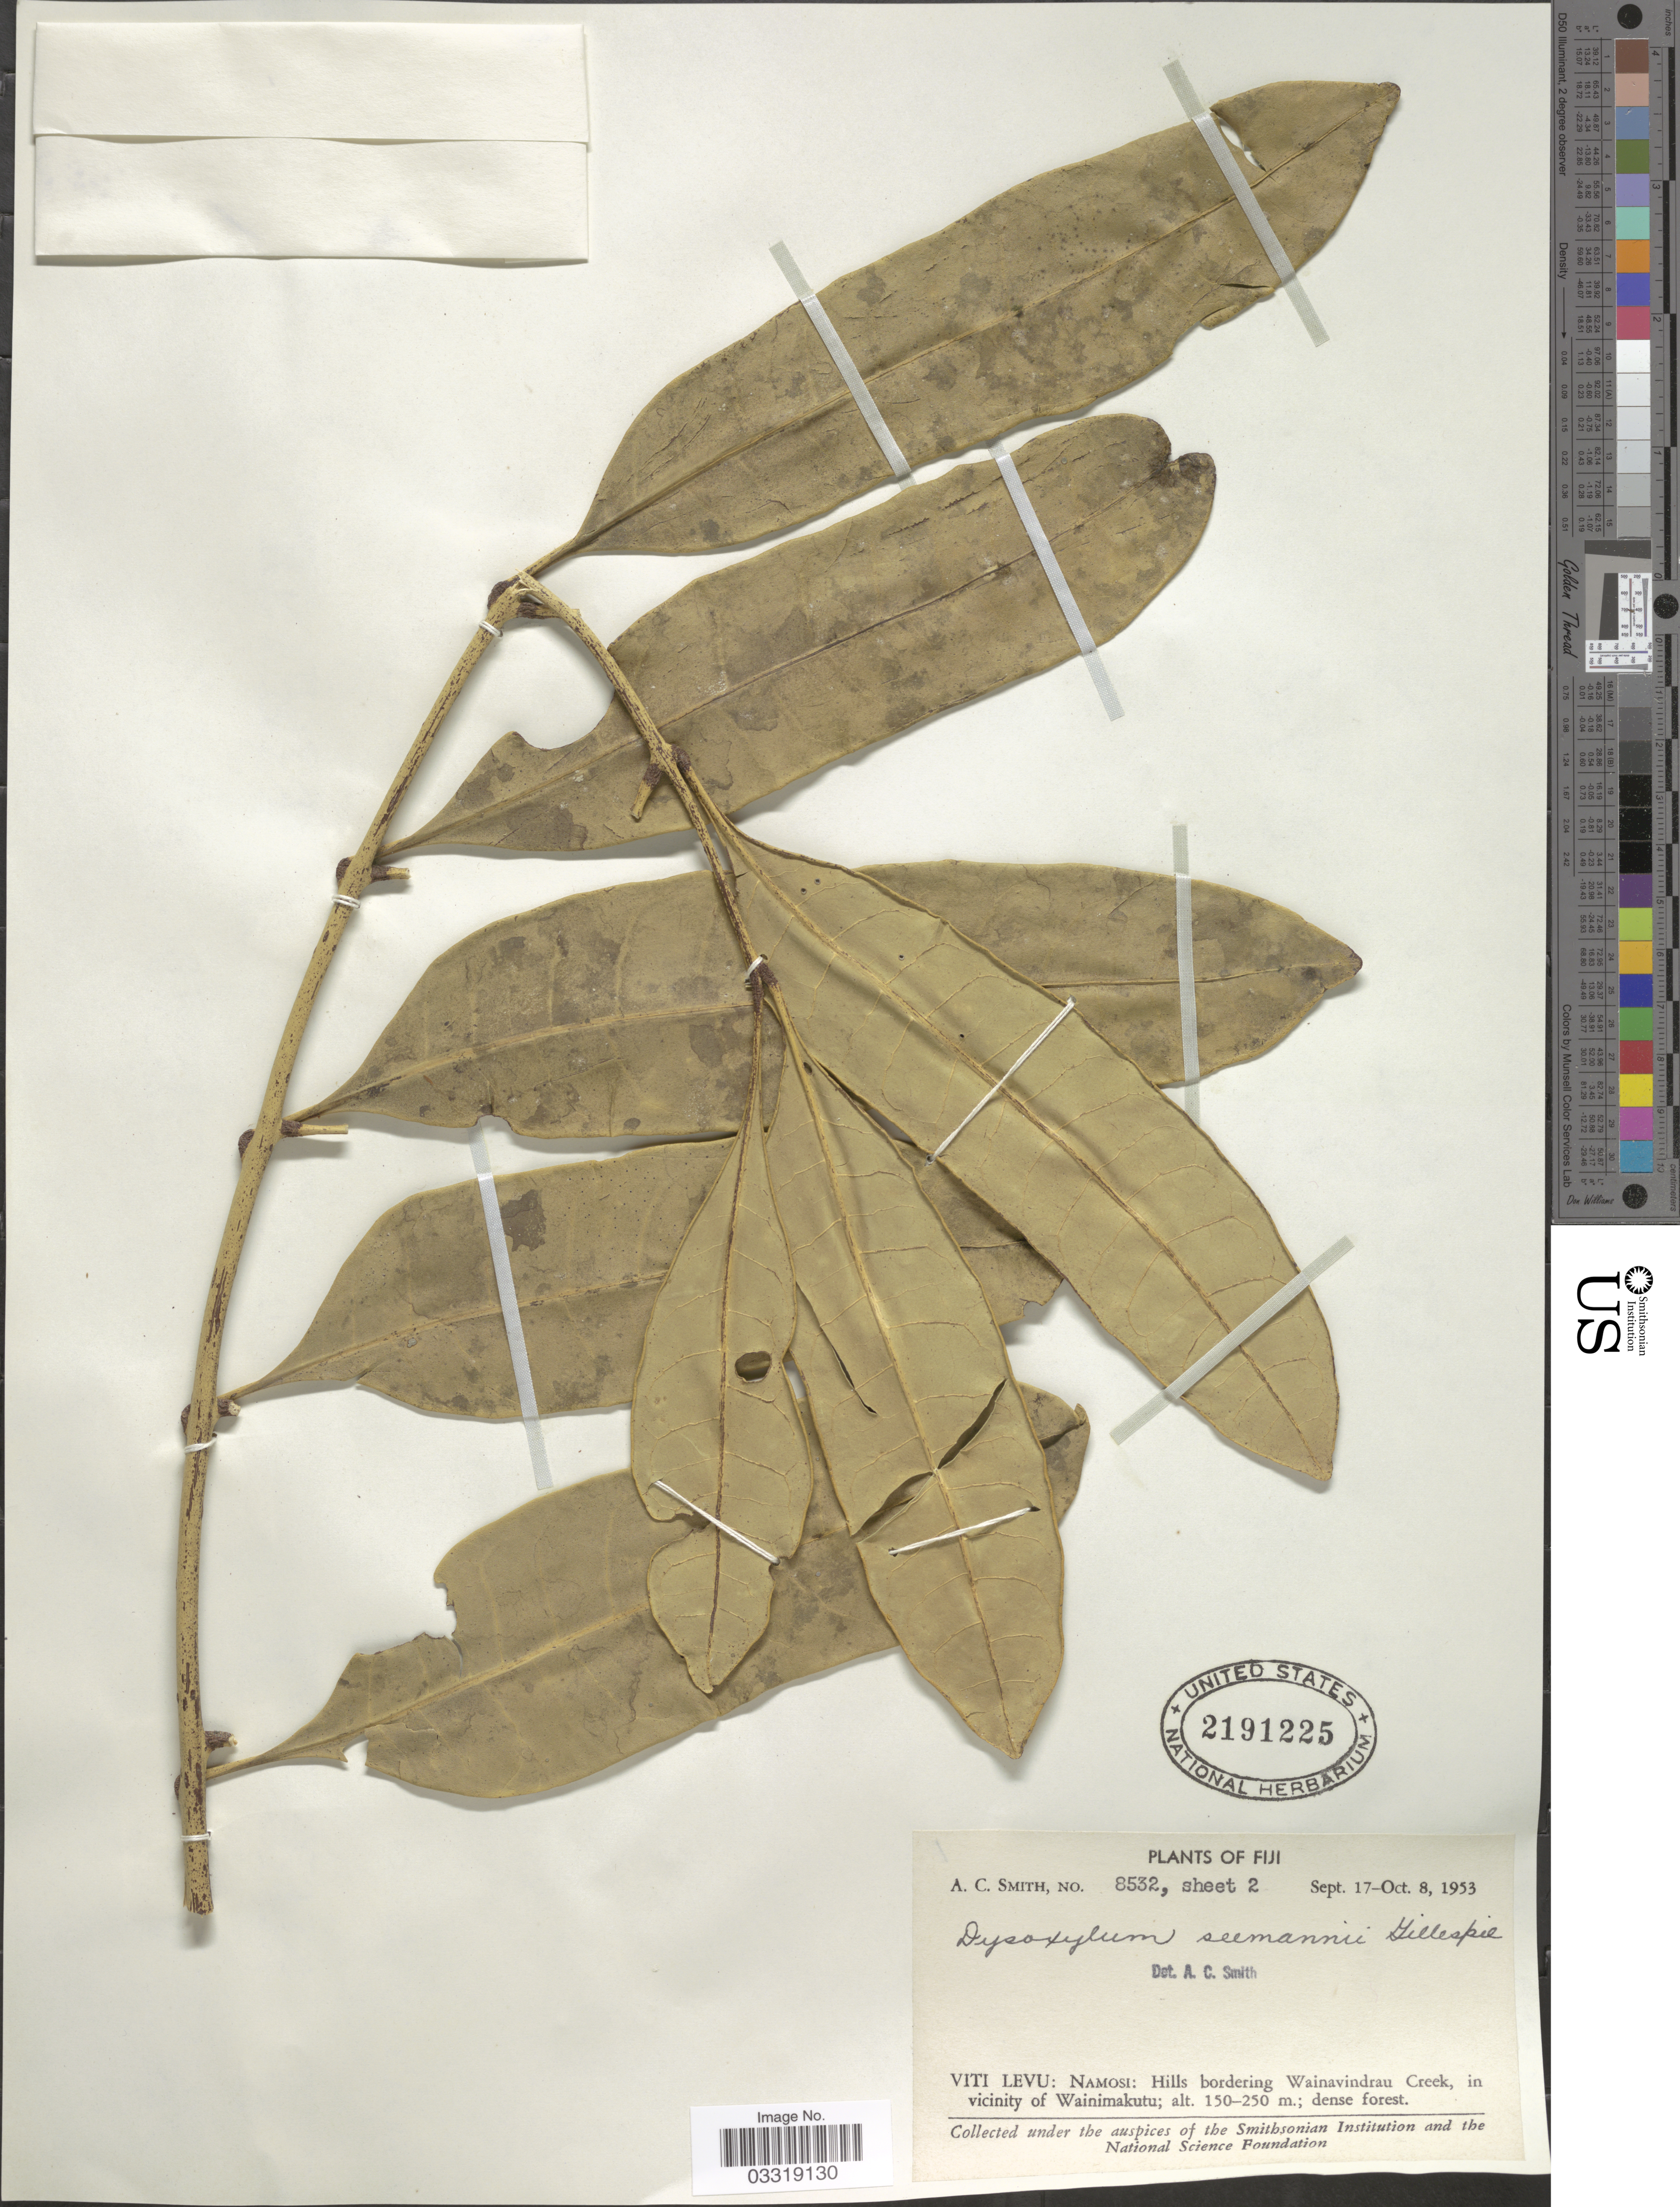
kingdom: Plantae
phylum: Tracheophyta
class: Magnoliopsida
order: Sapindales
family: Meliaceae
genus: Didymocheton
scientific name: Didymocheton multijugus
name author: (Seem.) Harms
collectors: A. C. Smith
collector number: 8532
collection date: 1953-09-17/1953-10-08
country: Fiji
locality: Viti Levu: Namosi: Hills bordering Wainavindrau Creek, in vicinity of Wainimakutu.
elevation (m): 150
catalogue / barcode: US 2191225